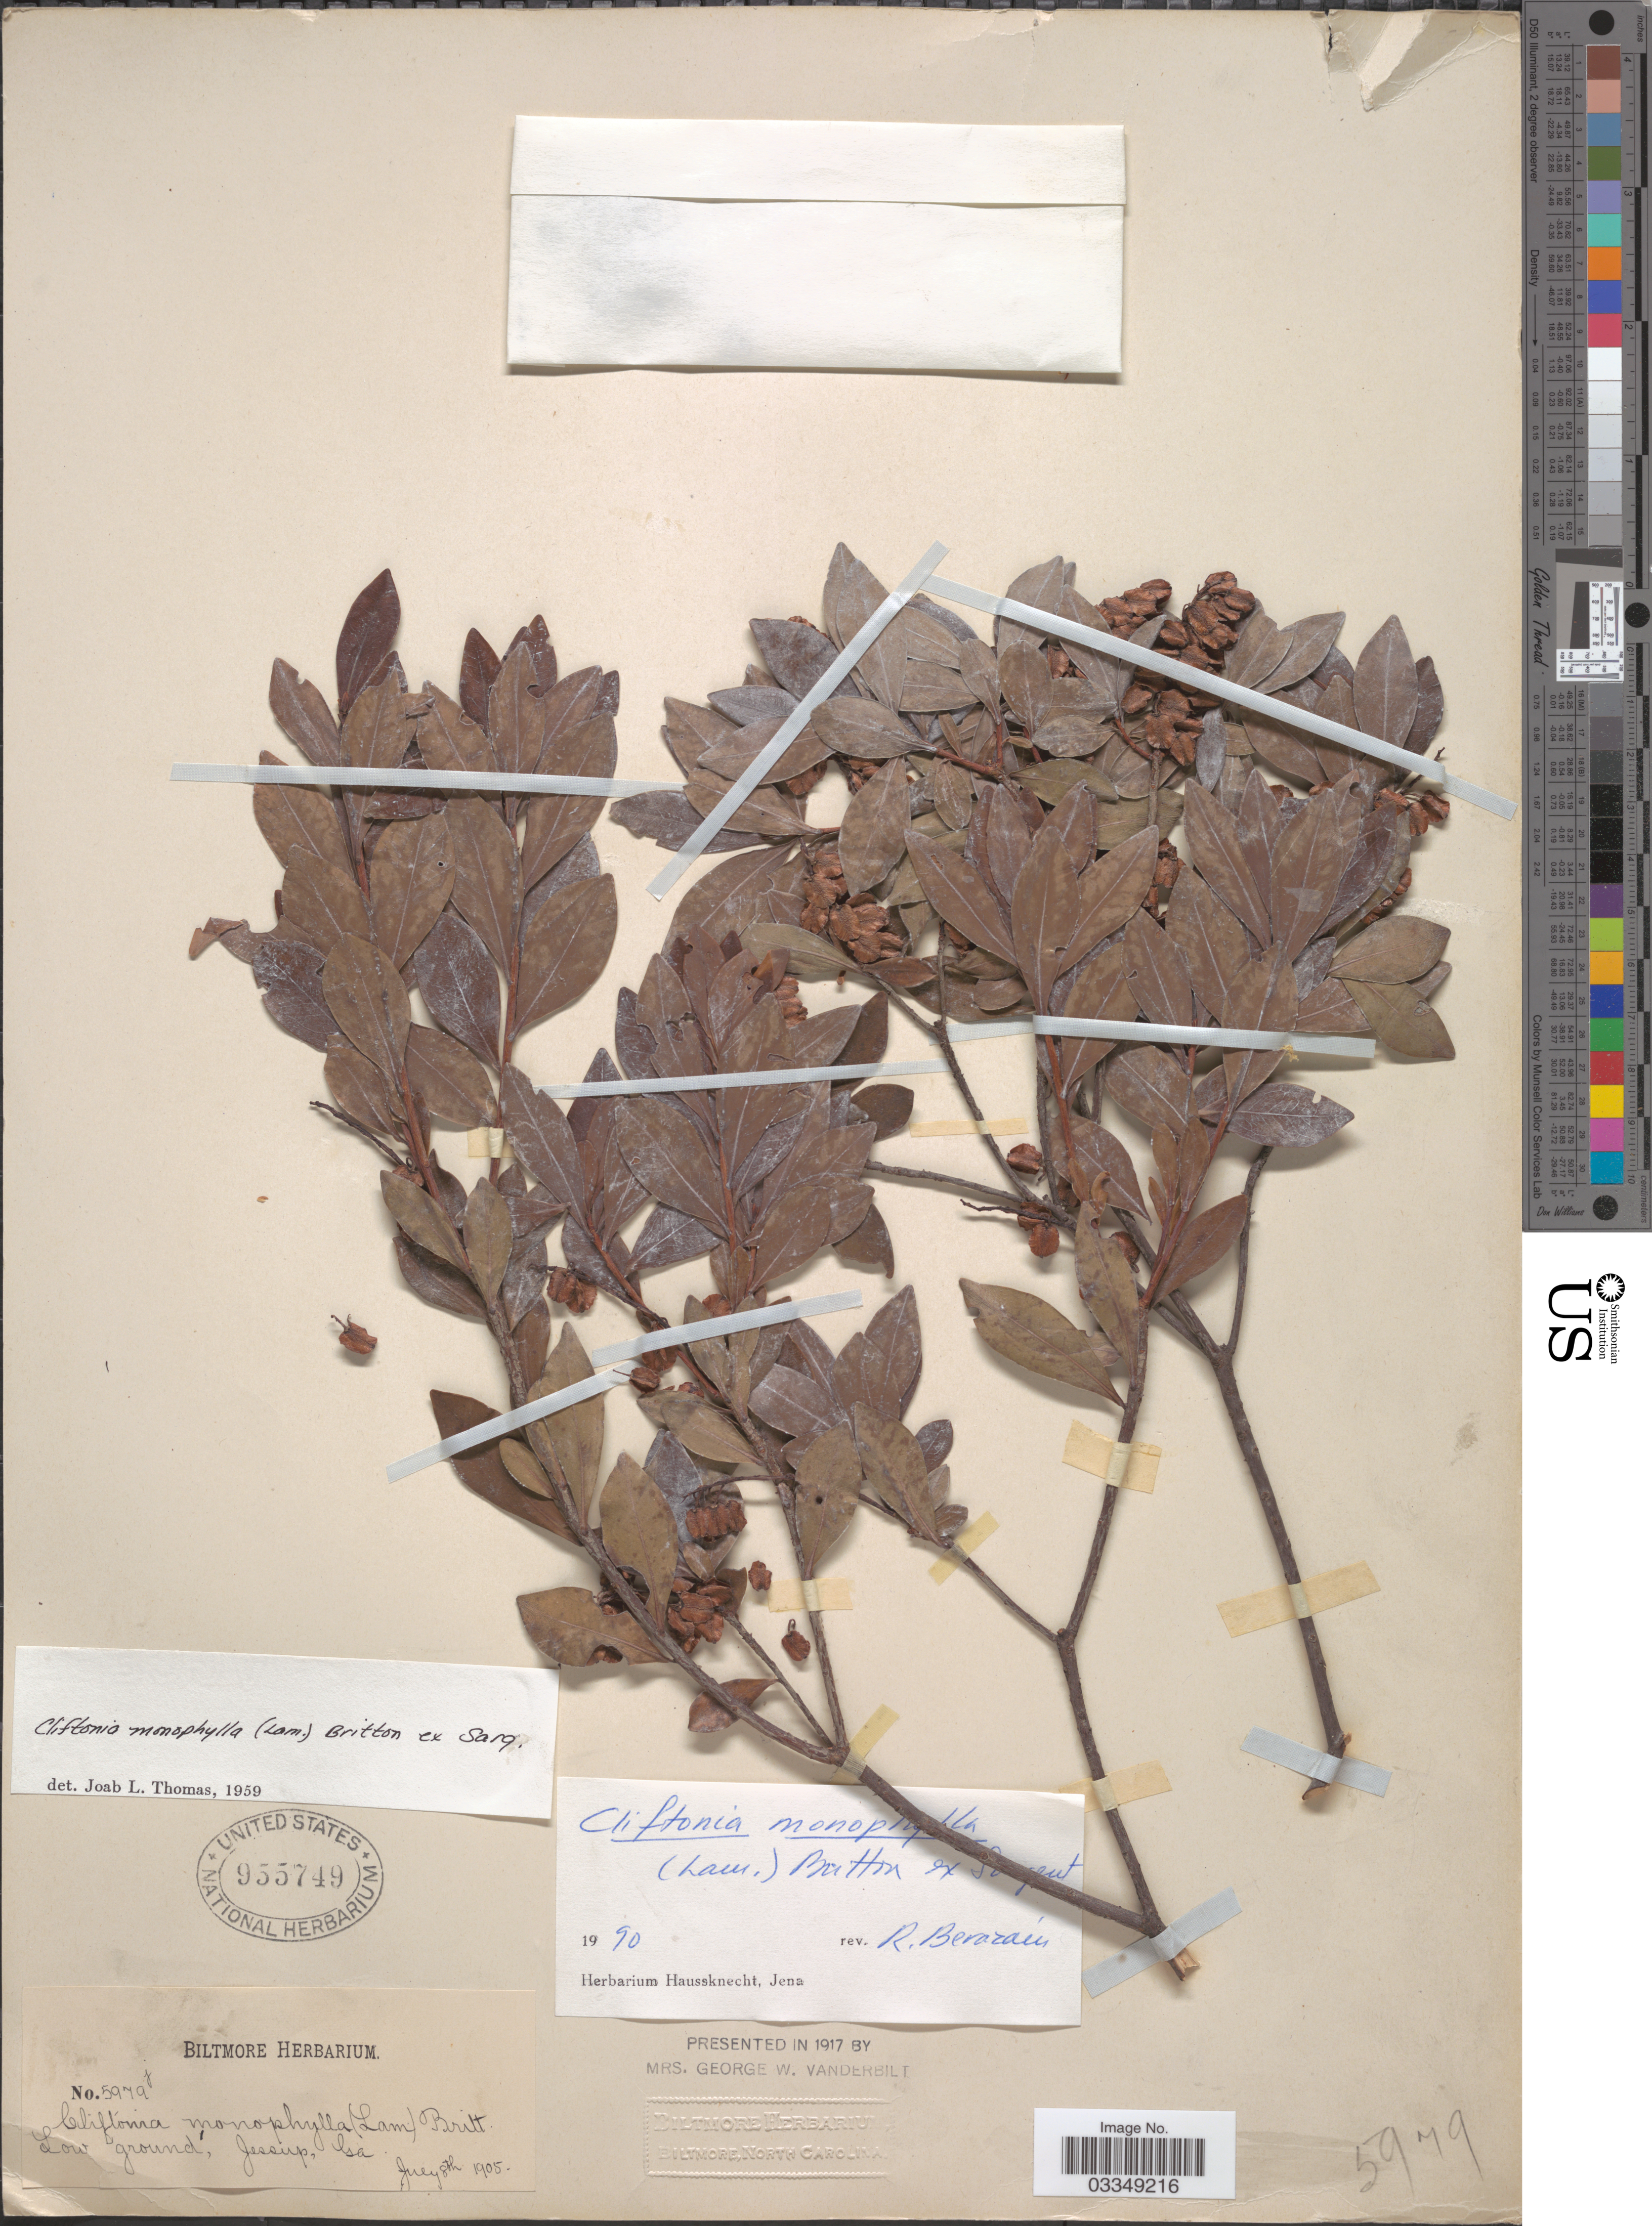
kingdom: Plantae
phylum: Tracheophyta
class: Magnoliopsida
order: Ericales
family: Cyrillaceae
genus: Cliftonia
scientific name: Cliftonia monophylla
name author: (Lam.) Britton ex Sarg.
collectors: ex herb. Biltmore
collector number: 5979j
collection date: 1905-07-08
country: United States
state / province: Georgia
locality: Jessup.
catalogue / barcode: US 955749